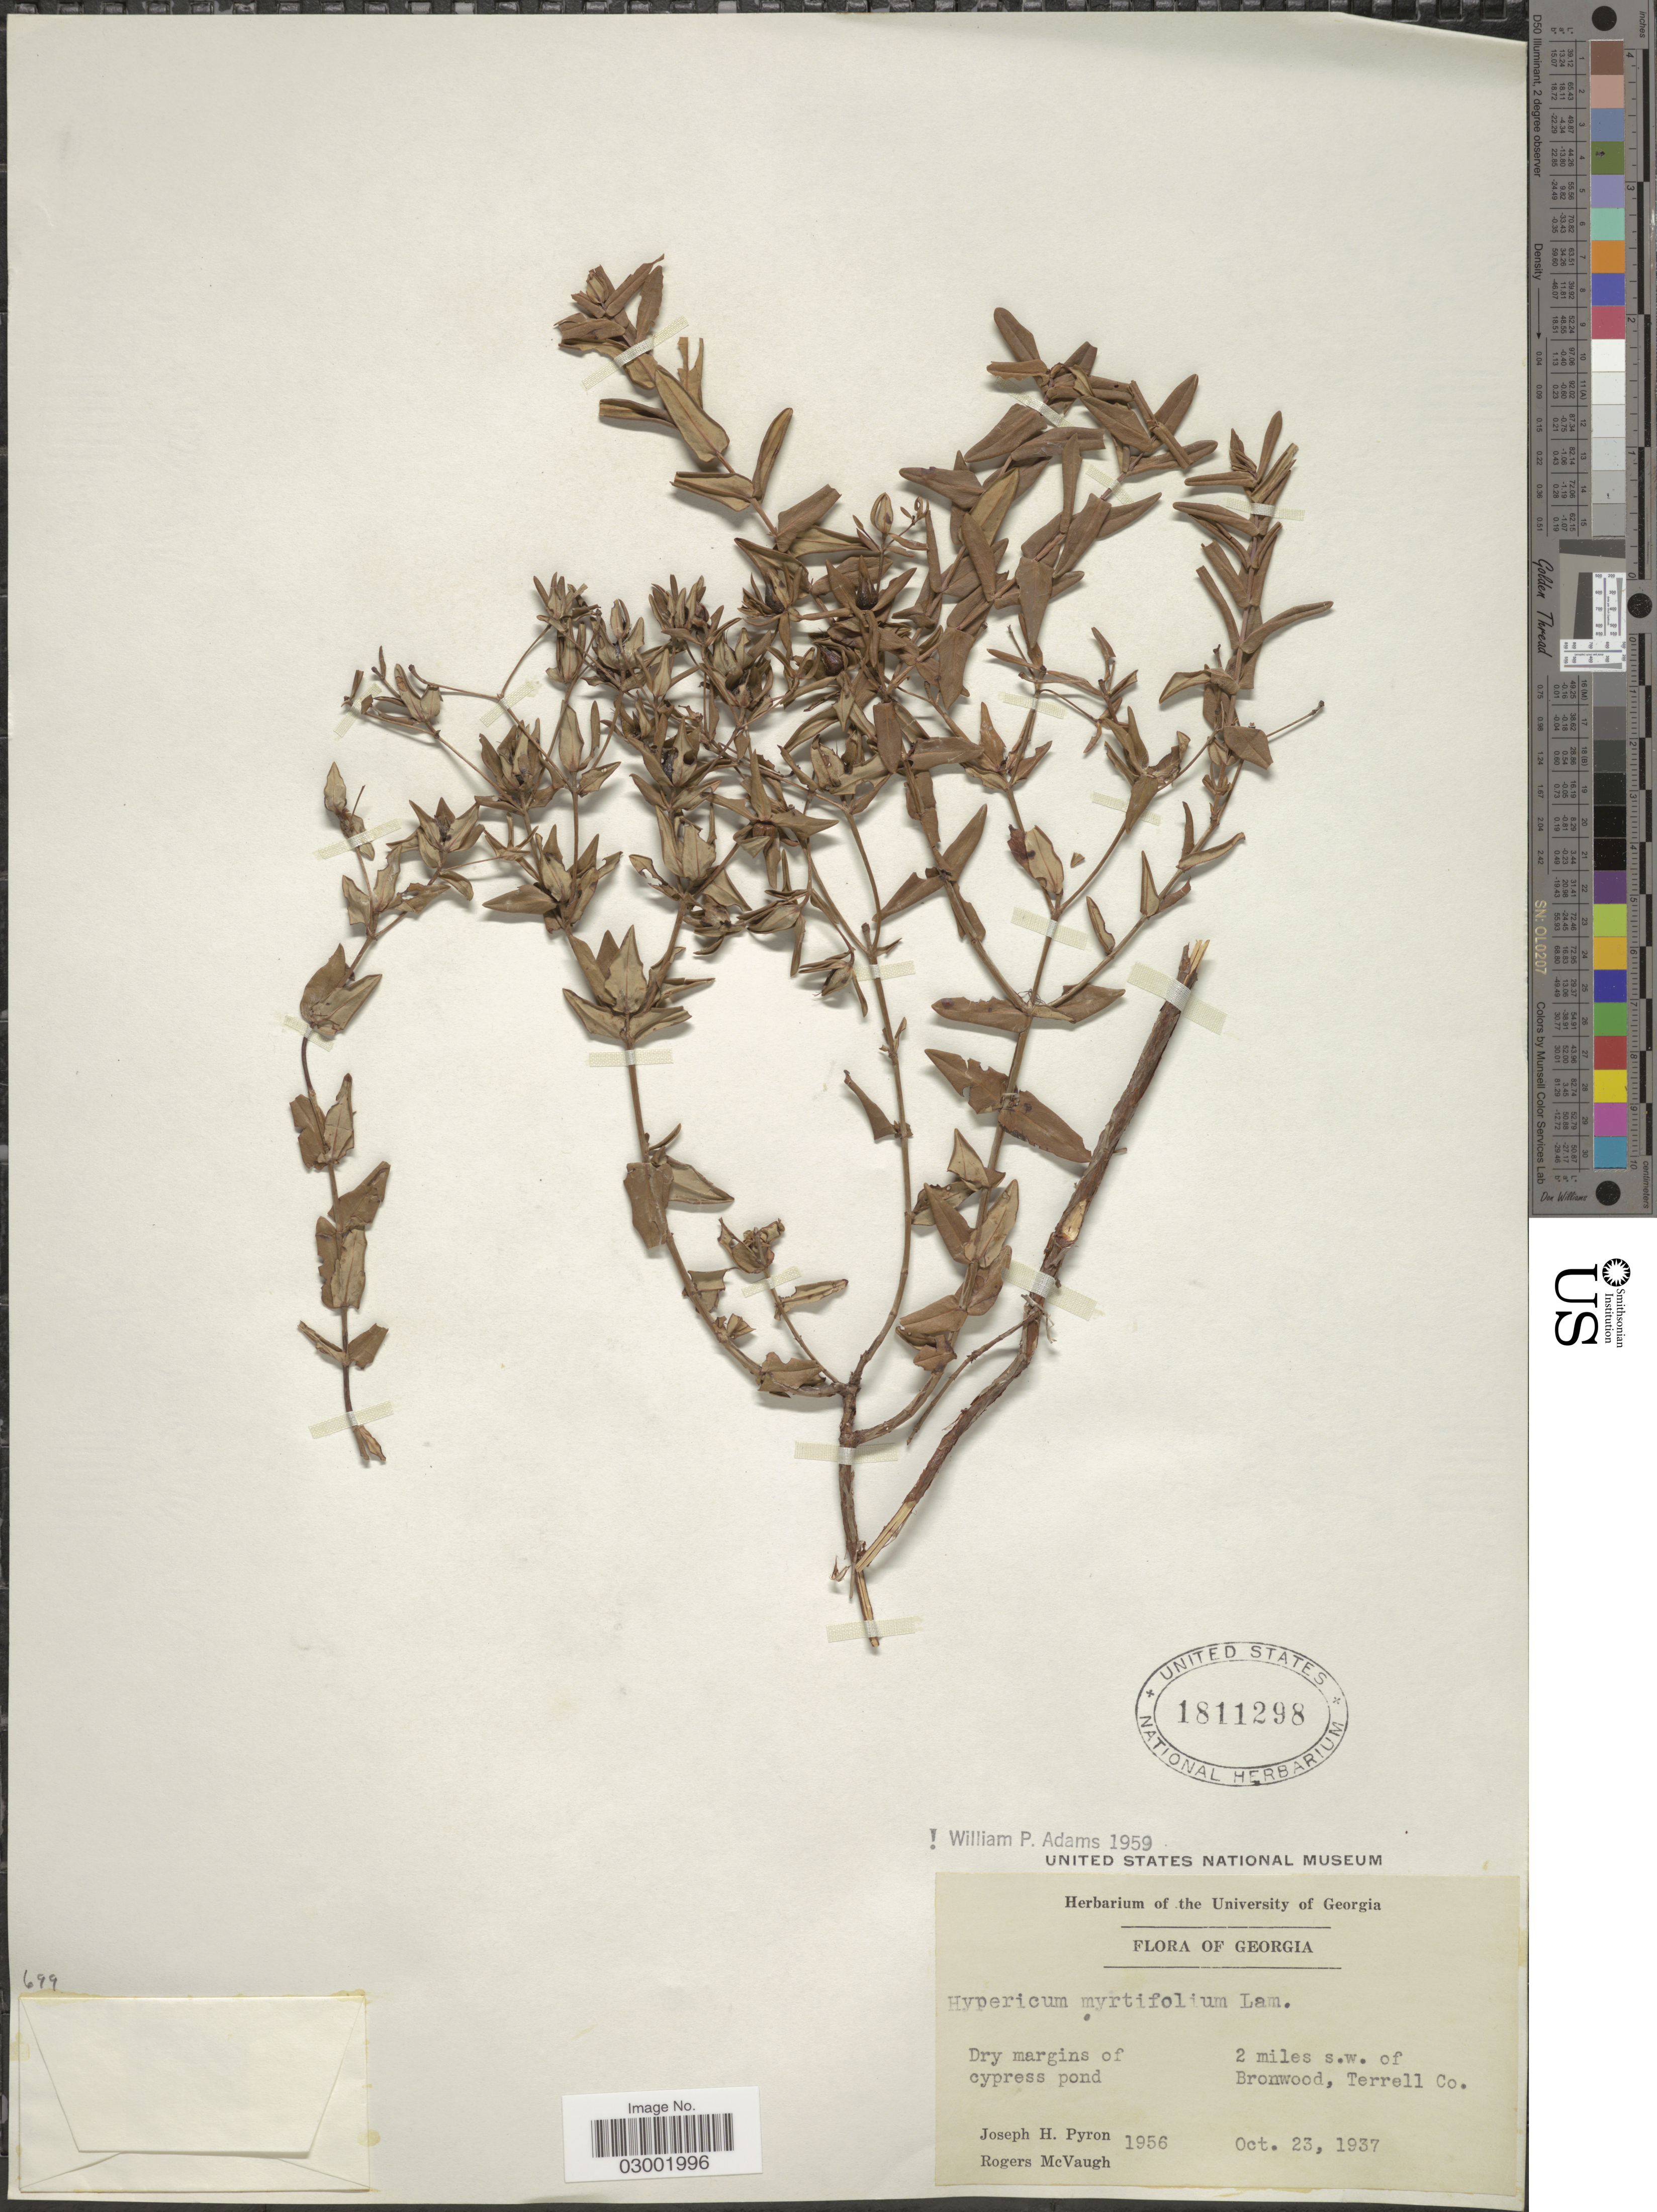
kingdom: Plantae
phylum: Tracheophyta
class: Magnoliopsida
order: Malpighiales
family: Hypericaceae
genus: Hypericum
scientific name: Hypericum myrtifolium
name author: Lam.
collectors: J. H. Pyron & R. McVaugh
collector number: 1956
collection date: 1937-10-23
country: United States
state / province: Georgia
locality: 2 miles s.w. of Bronwood, Terrell Co.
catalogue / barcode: US 1811298